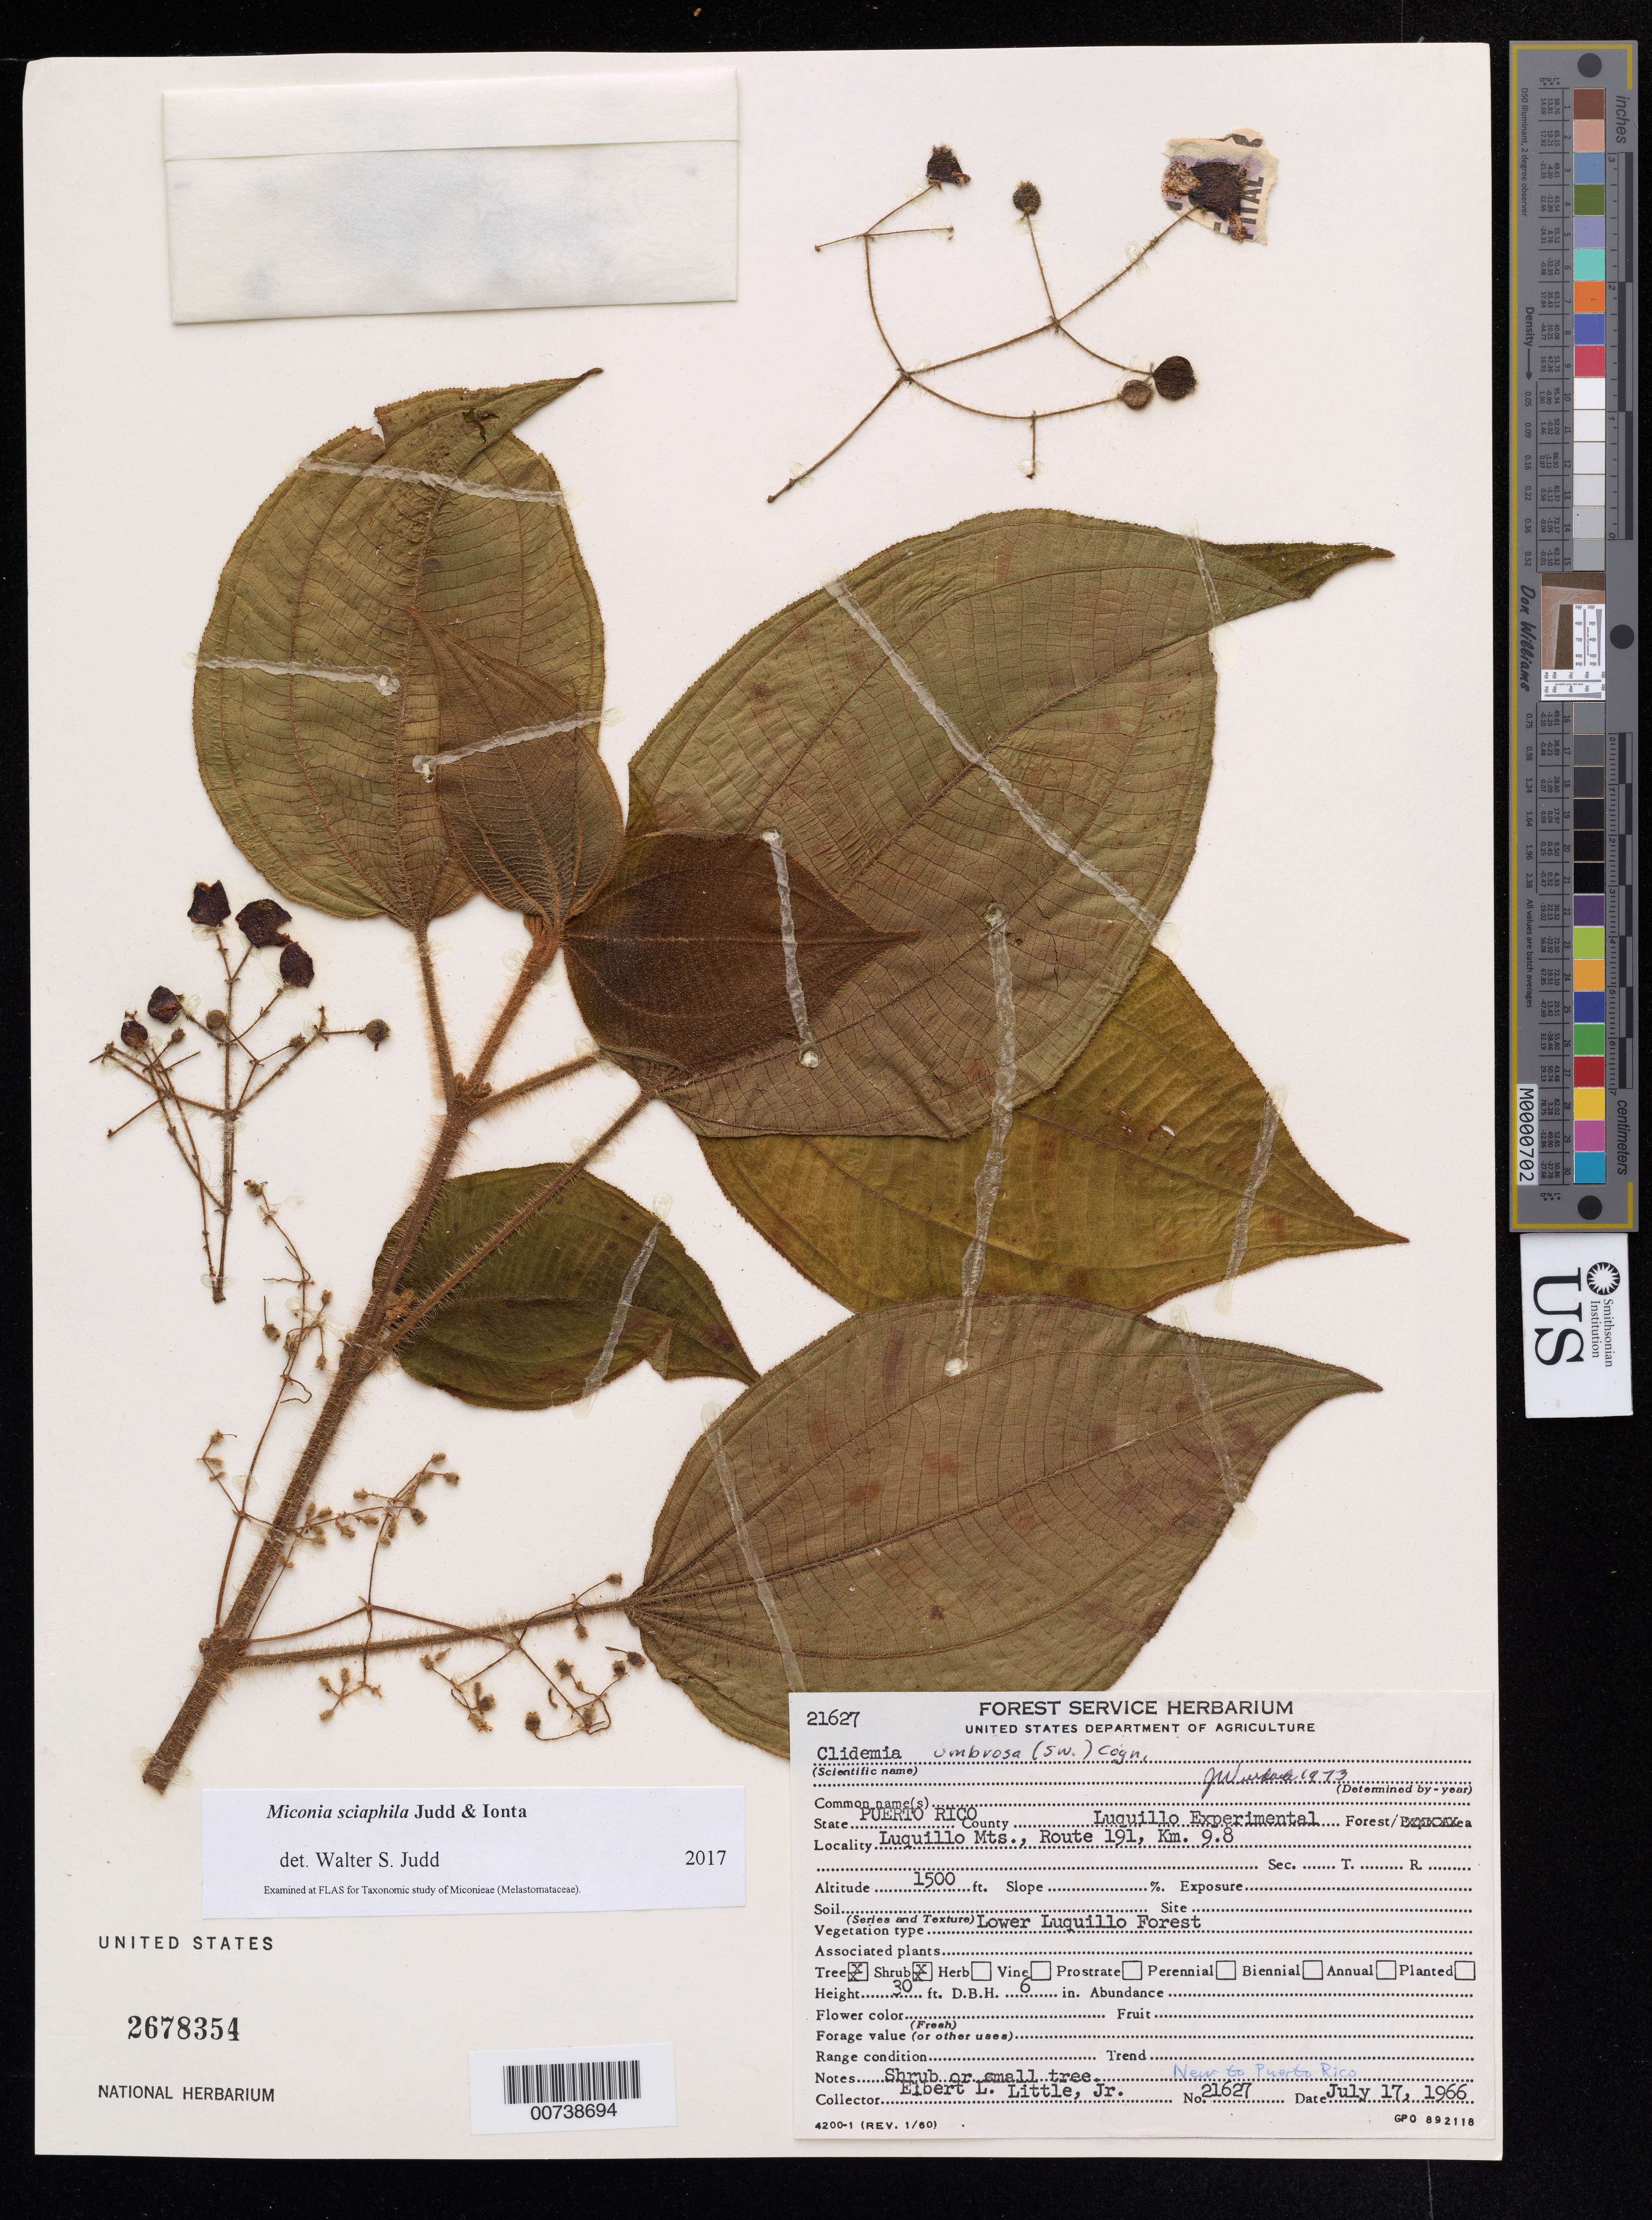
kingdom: Plantae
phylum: Tracheophyta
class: Magnoliopsida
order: Myrtales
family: Melastomataceae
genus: Miconia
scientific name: Miconia sciaphila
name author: Judd & Ionta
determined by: Judd, Walter S.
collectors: E. L. Little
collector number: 21627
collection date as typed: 17 Jul 1966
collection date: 1966-07-17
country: Puerto Rico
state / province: Luquillo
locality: Luquillo Mountains, Route 191, km 9.8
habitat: Lower Luquillo Forest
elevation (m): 457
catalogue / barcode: US 2678354